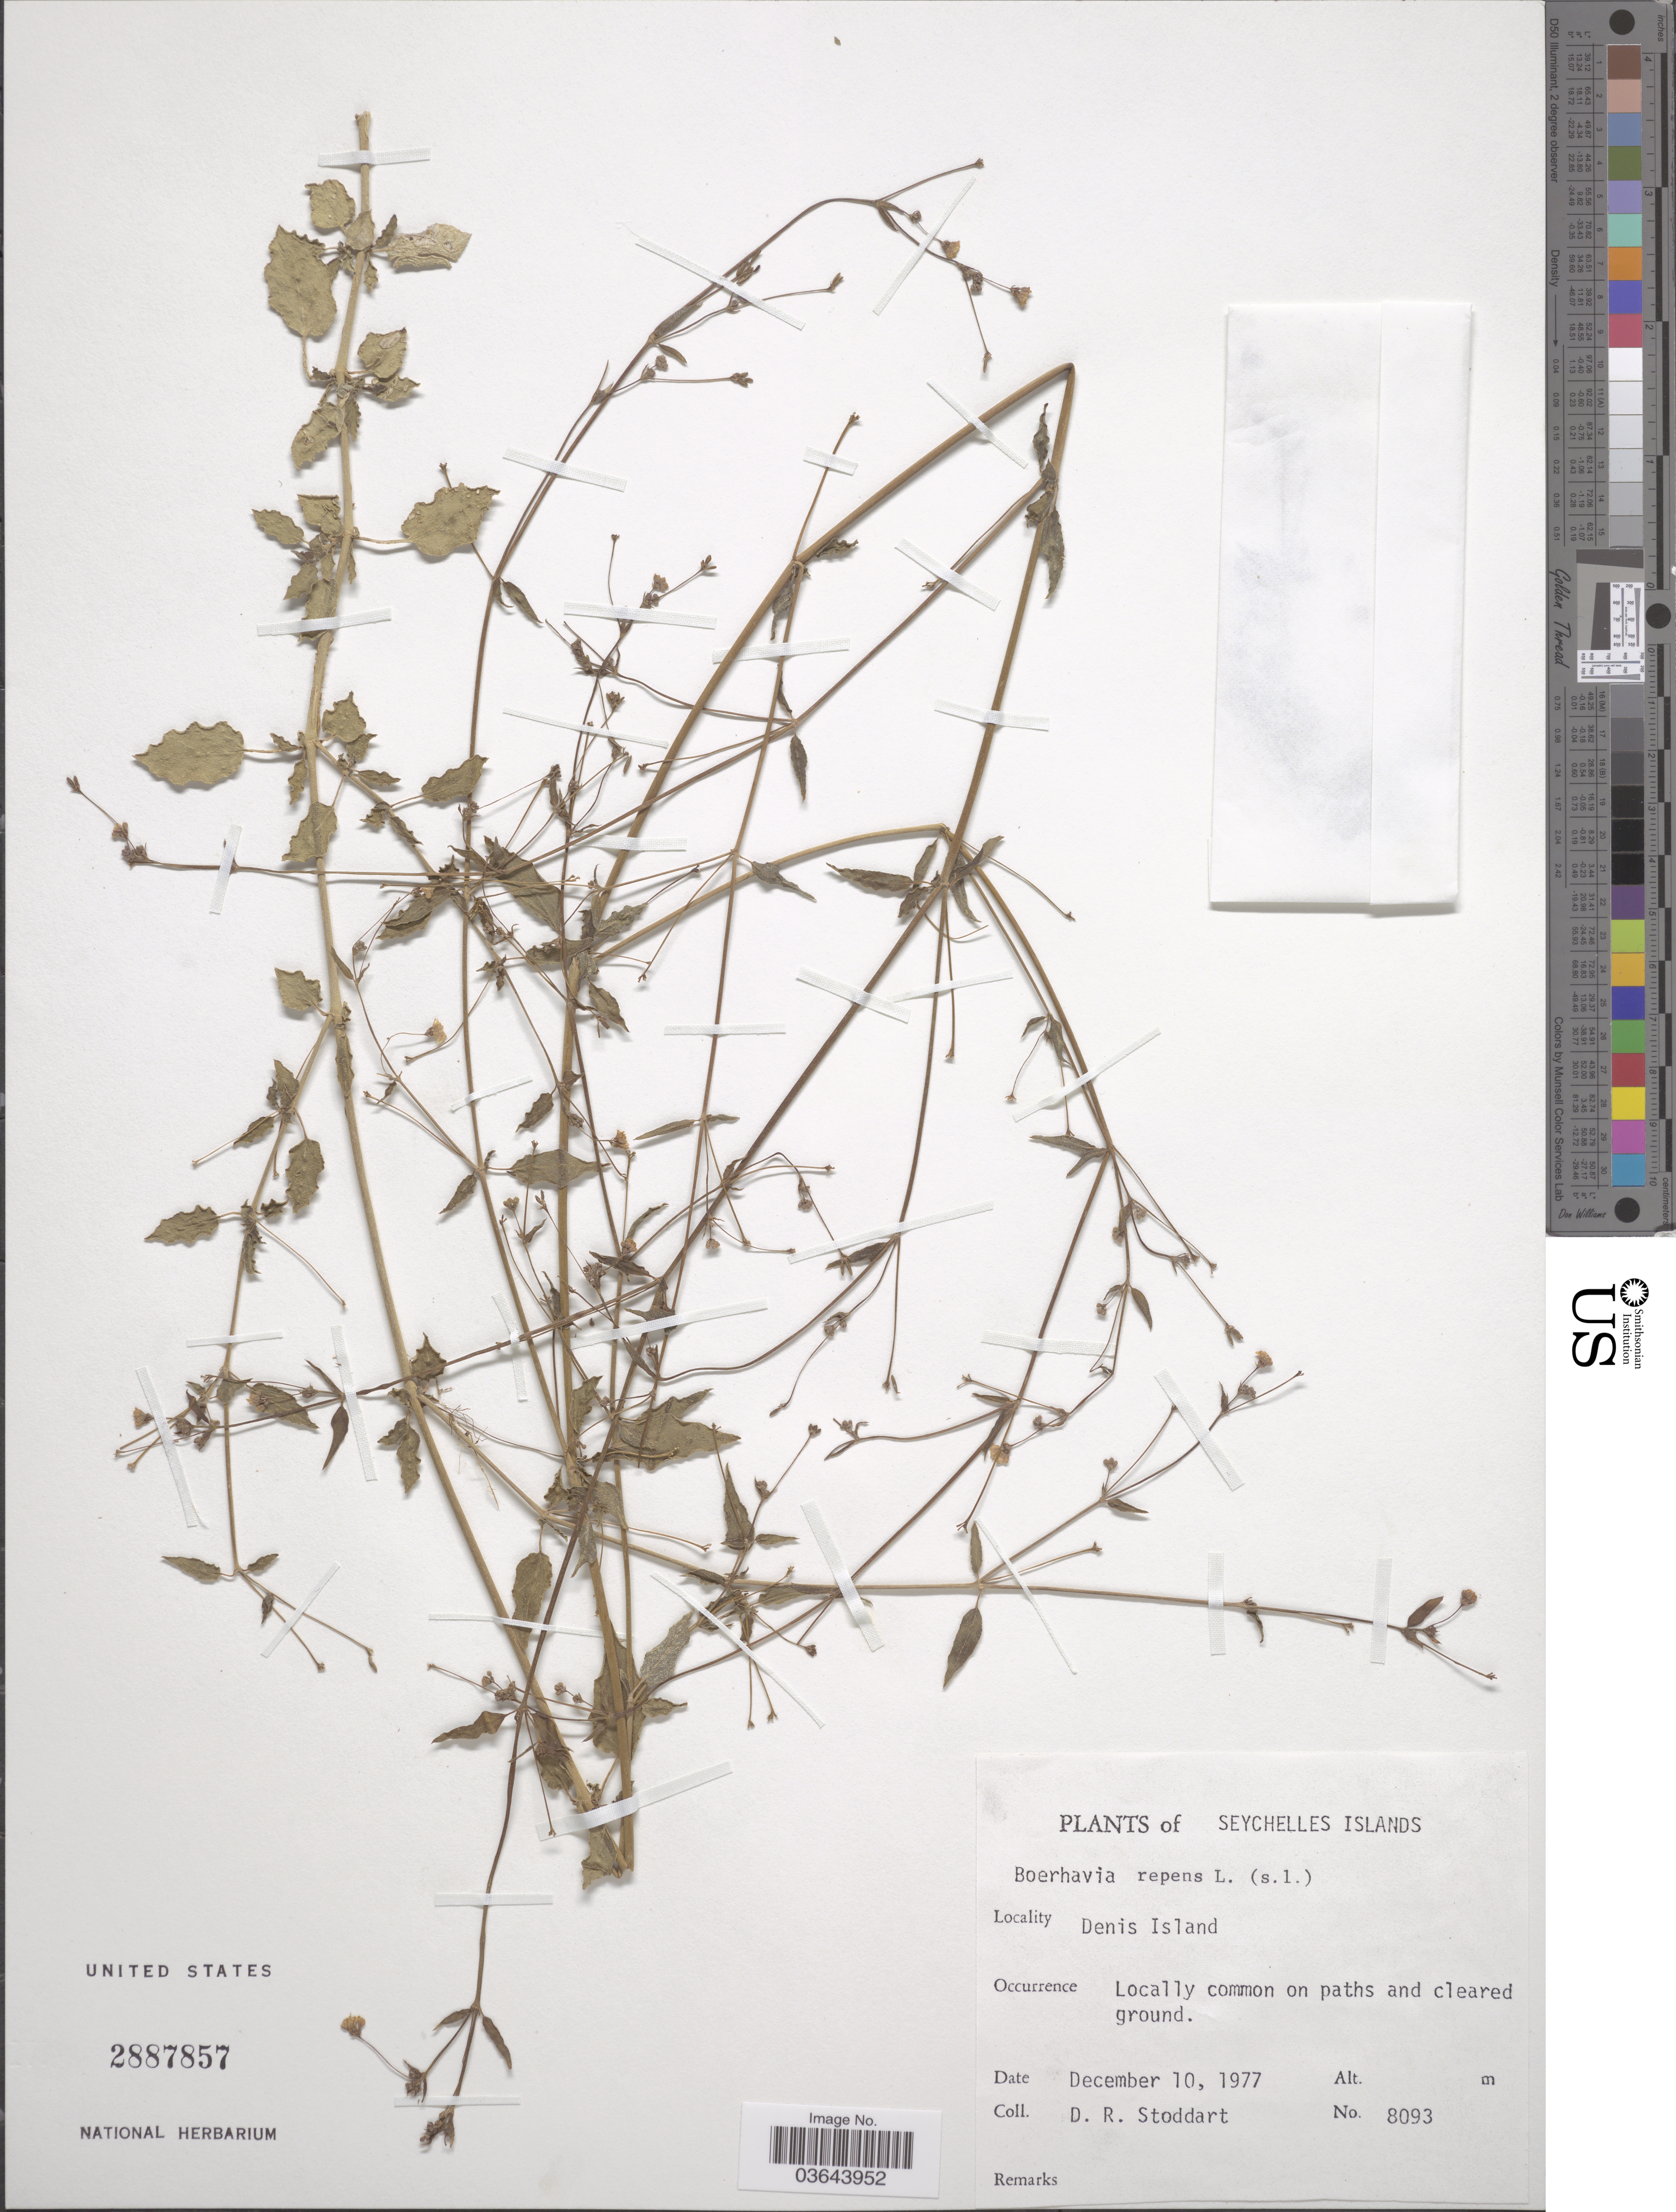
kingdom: Plantae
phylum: Tracheophyta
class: Magnoliopsida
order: Caryophyllales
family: Nyctaginaceae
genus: Boerhavia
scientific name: Boerhavia repens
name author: L.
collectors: D. R. Stoddart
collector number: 8093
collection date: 1977-12-10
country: Seychelles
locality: Denis Island.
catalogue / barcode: US 2887857